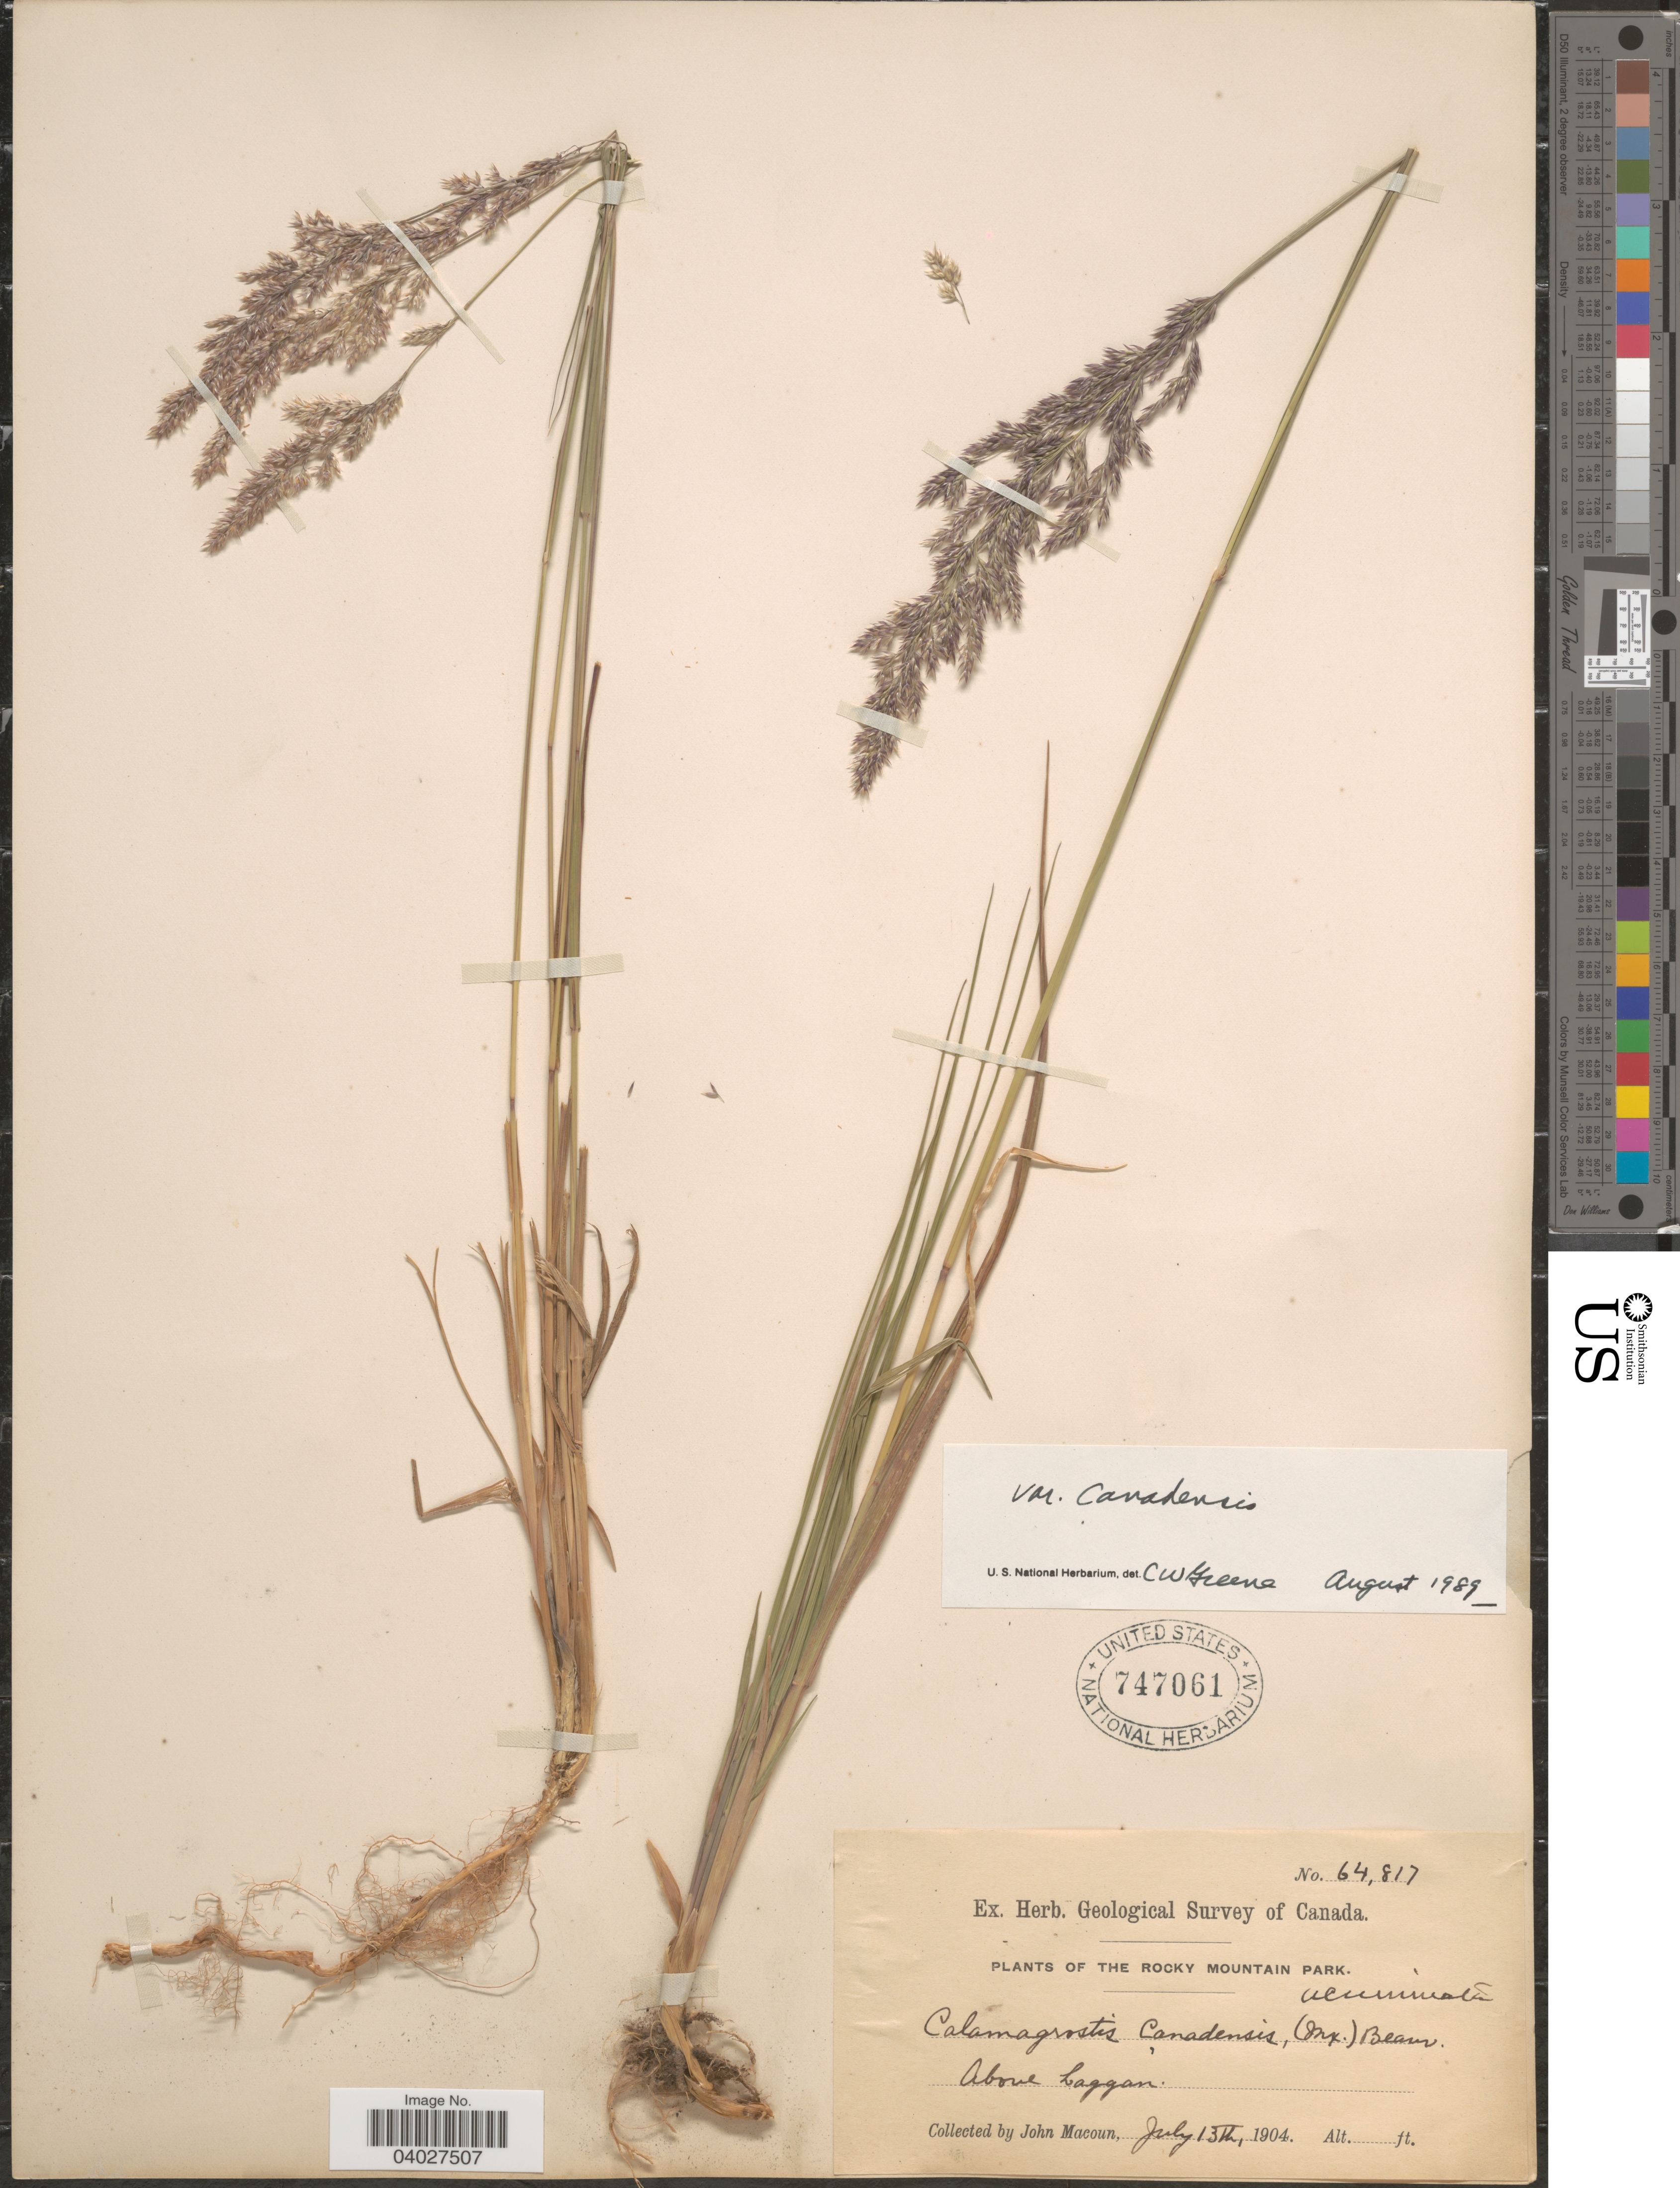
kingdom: Plantae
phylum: Tracheophyta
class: Liliopsida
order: Poales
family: Poaceae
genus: Calamagrostis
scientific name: Calamagrostis canadensis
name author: (Michx.) P. Beauv.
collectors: J. Macoun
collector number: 64817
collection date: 1904-07-13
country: Canada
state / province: Alberta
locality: The Rocky Mountain Park. Above Laggan.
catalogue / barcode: US 747061